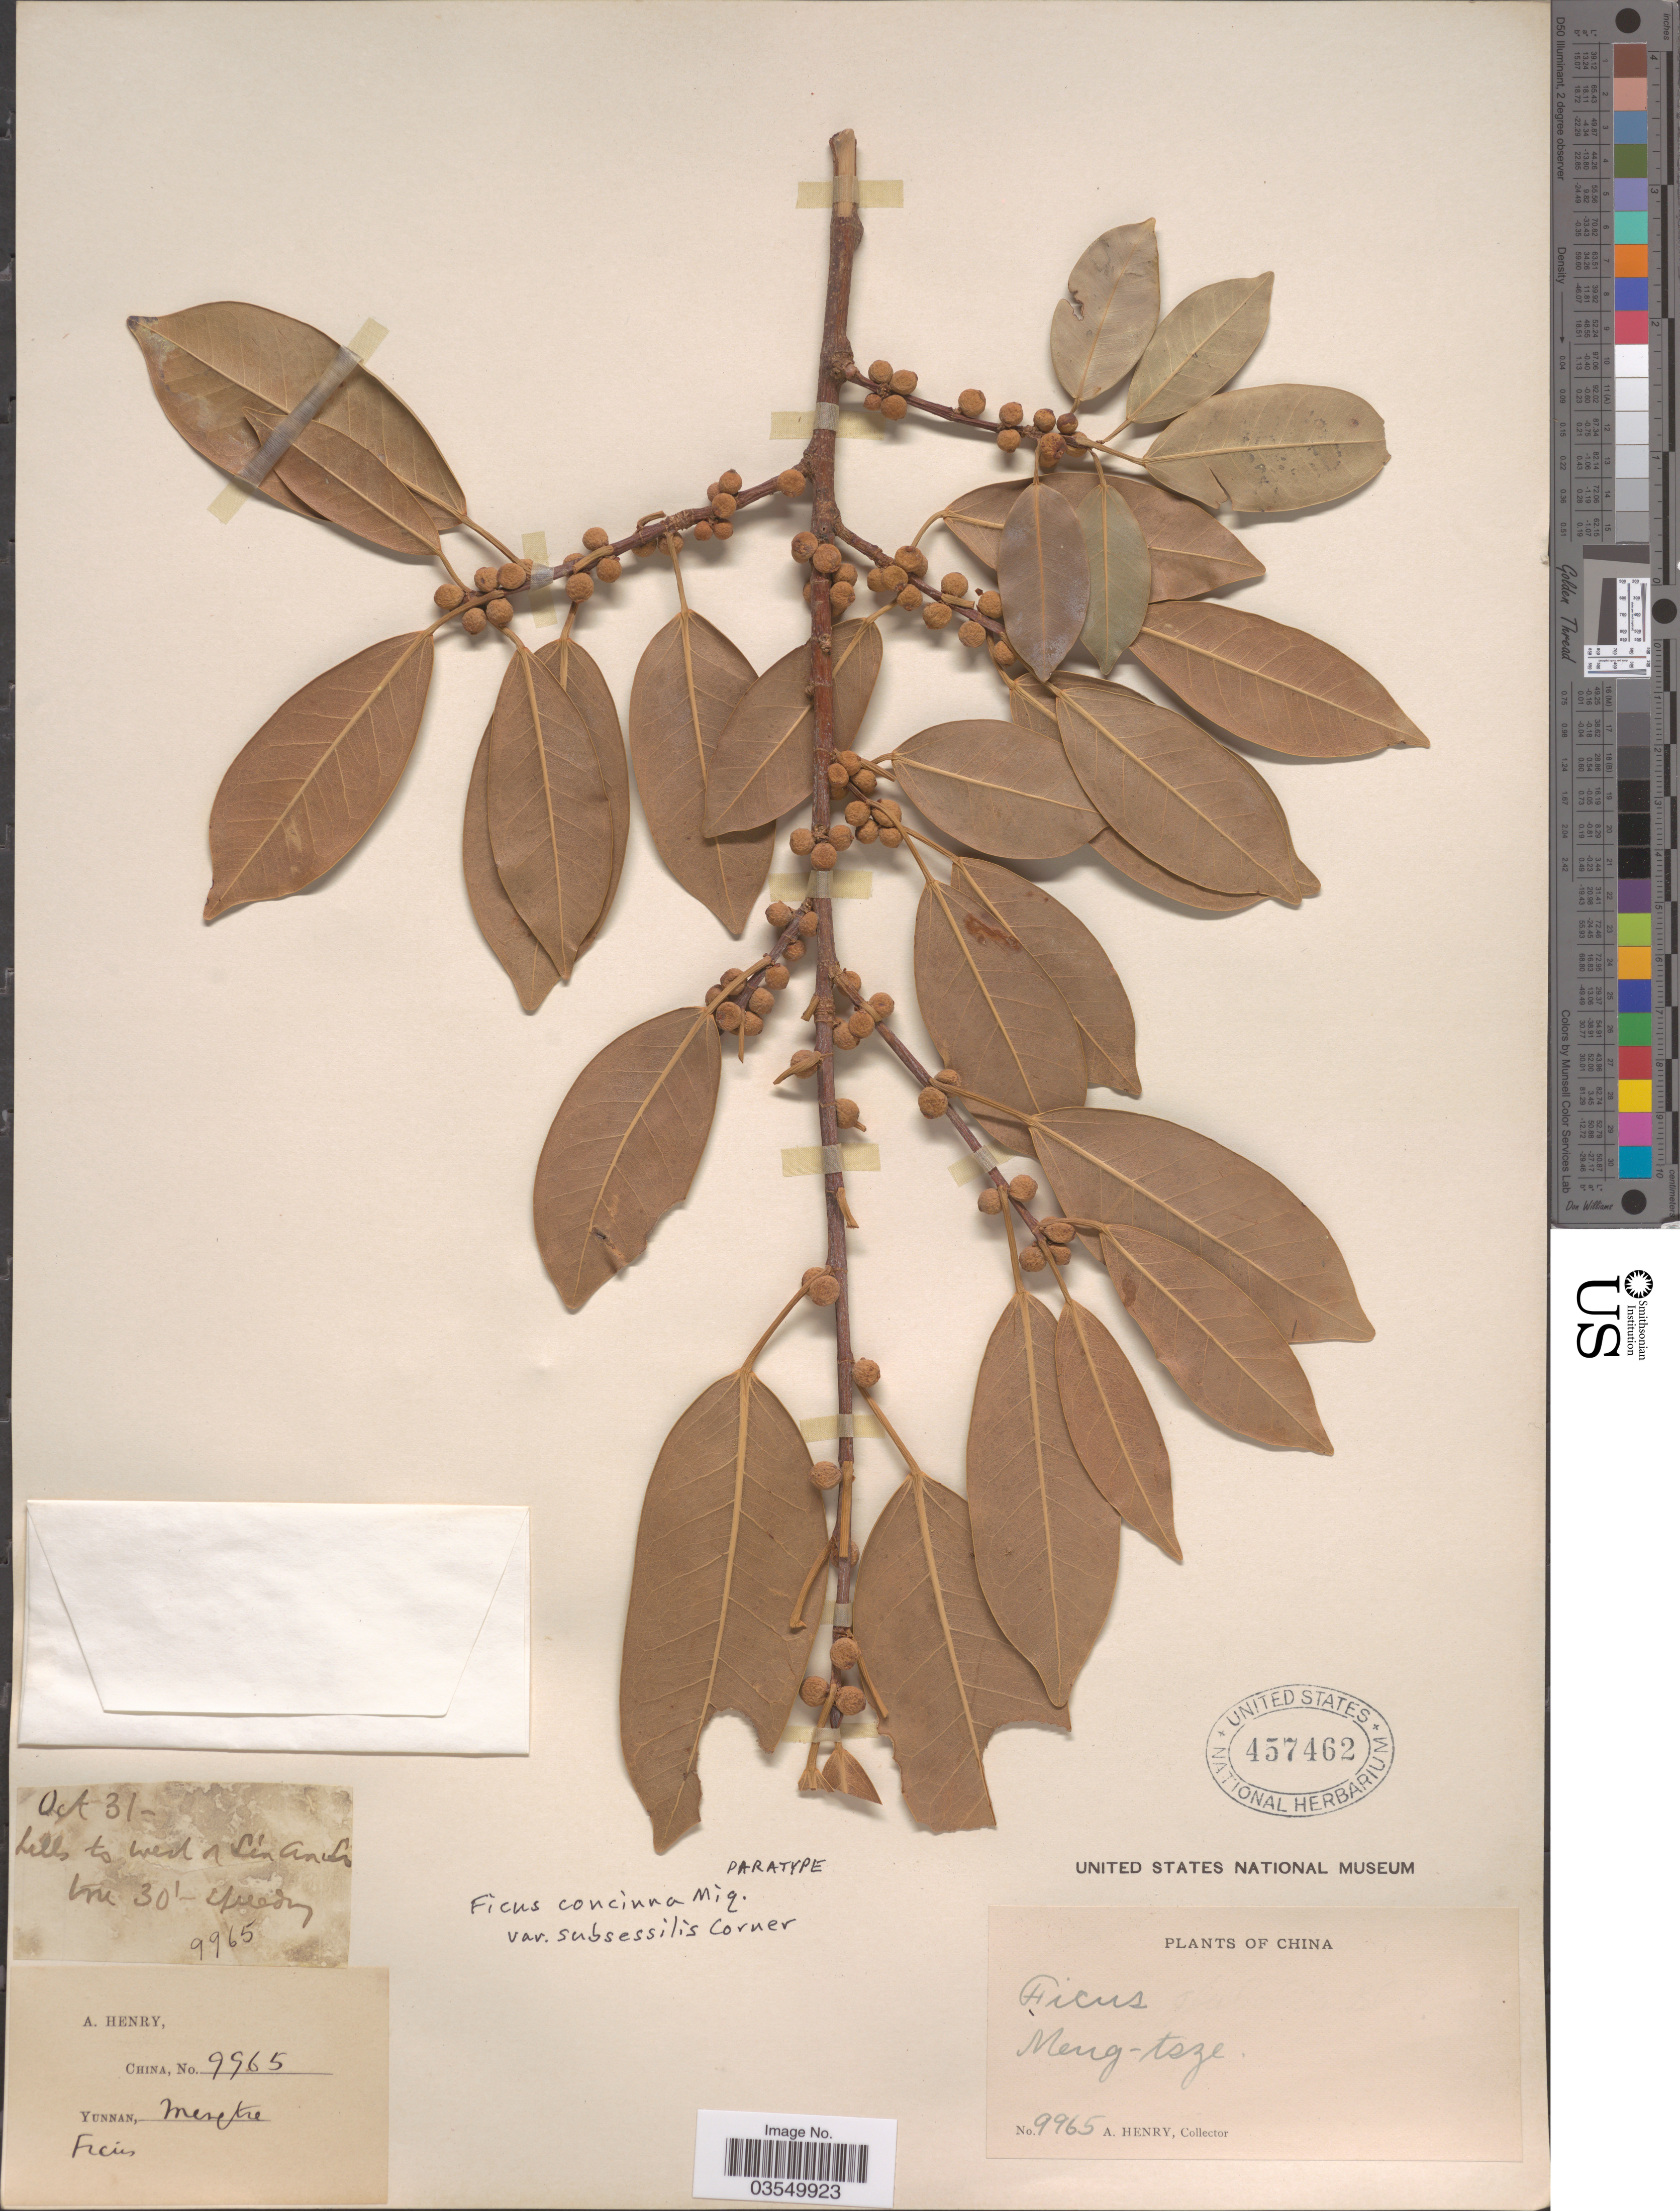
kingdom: Plantae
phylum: Tracheophyta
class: Magnoliopsida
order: Rosales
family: Moraceae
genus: Ficus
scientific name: Ficus concinna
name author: Miq.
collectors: A. Henry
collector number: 9965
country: China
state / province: Yunnan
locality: Meng-tsze.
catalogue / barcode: US 457462